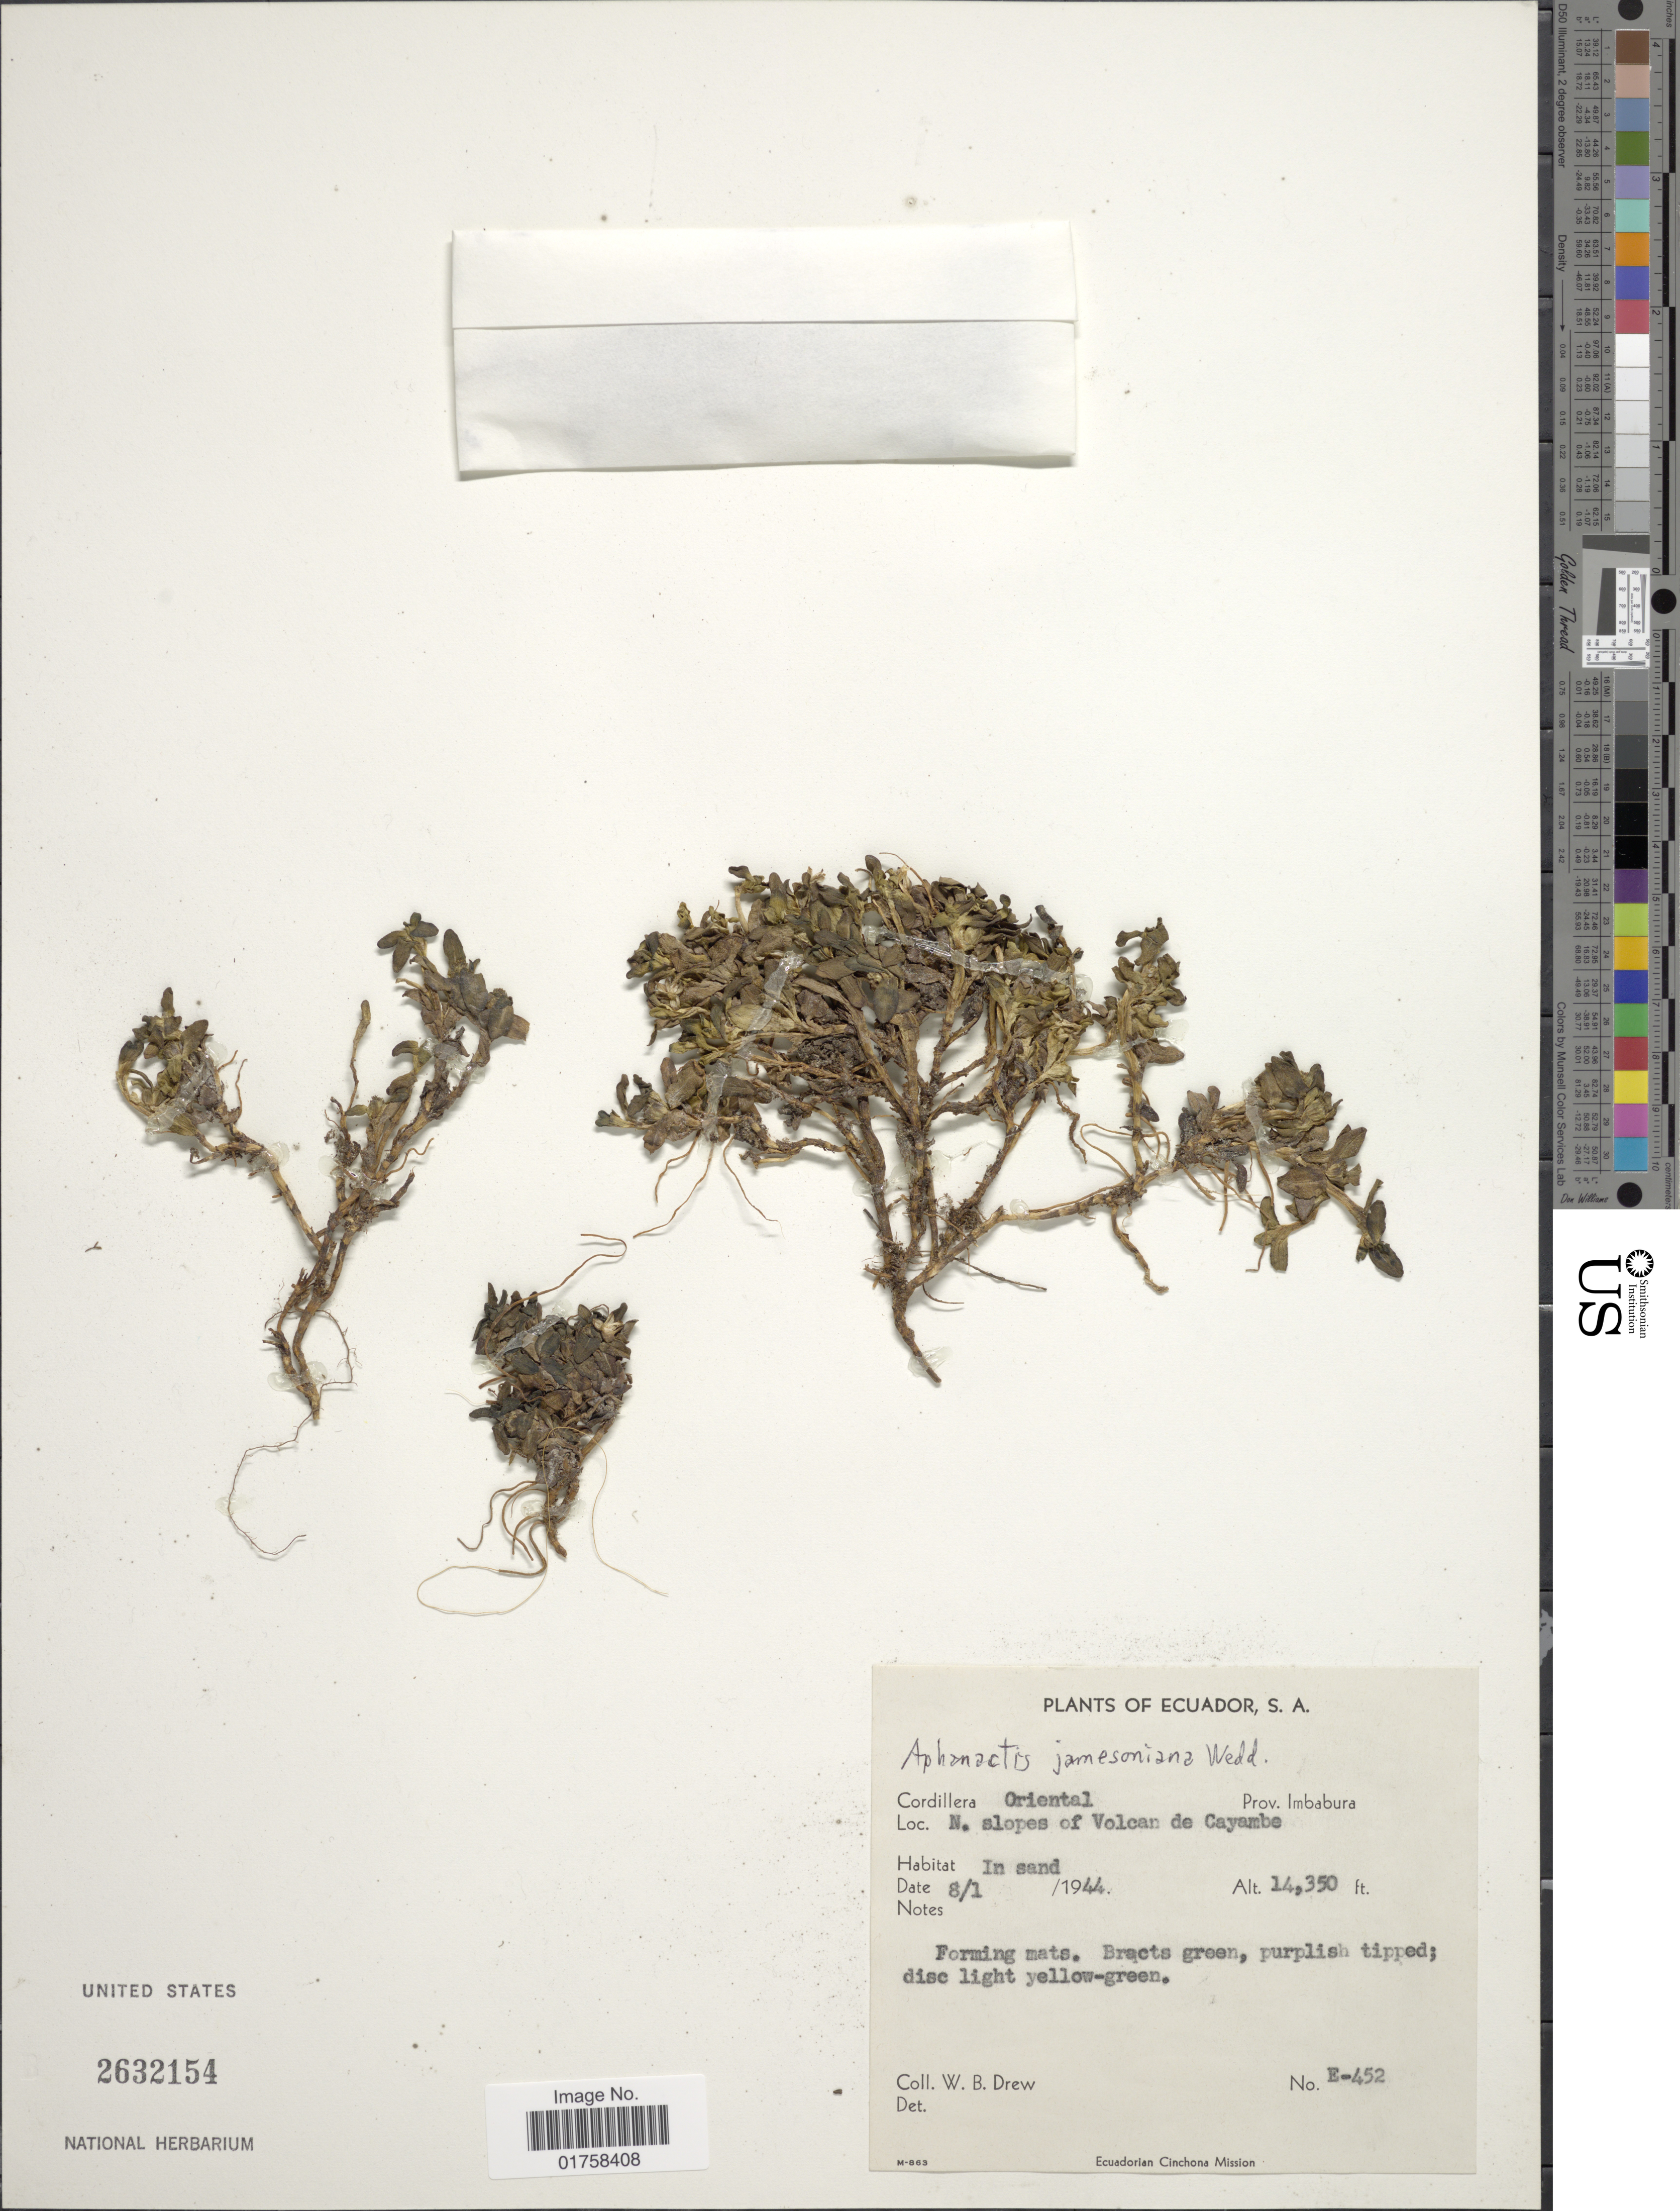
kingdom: Plantae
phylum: Tracheophyta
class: Magnoliopsida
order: Asterales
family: Asteraceae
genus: Aphanactis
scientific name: Aphanactis jamesoniana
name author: Wedd.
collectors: W. B. Drew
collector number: E-452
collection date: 1944-01-08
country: Ecuador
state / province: Imbabura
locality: Ecuador, S. A. Cordillera Oriental. Prov. Imbabura. N. slopes of Volcan de Cayambe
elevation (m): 4374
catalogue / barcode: US 2632154